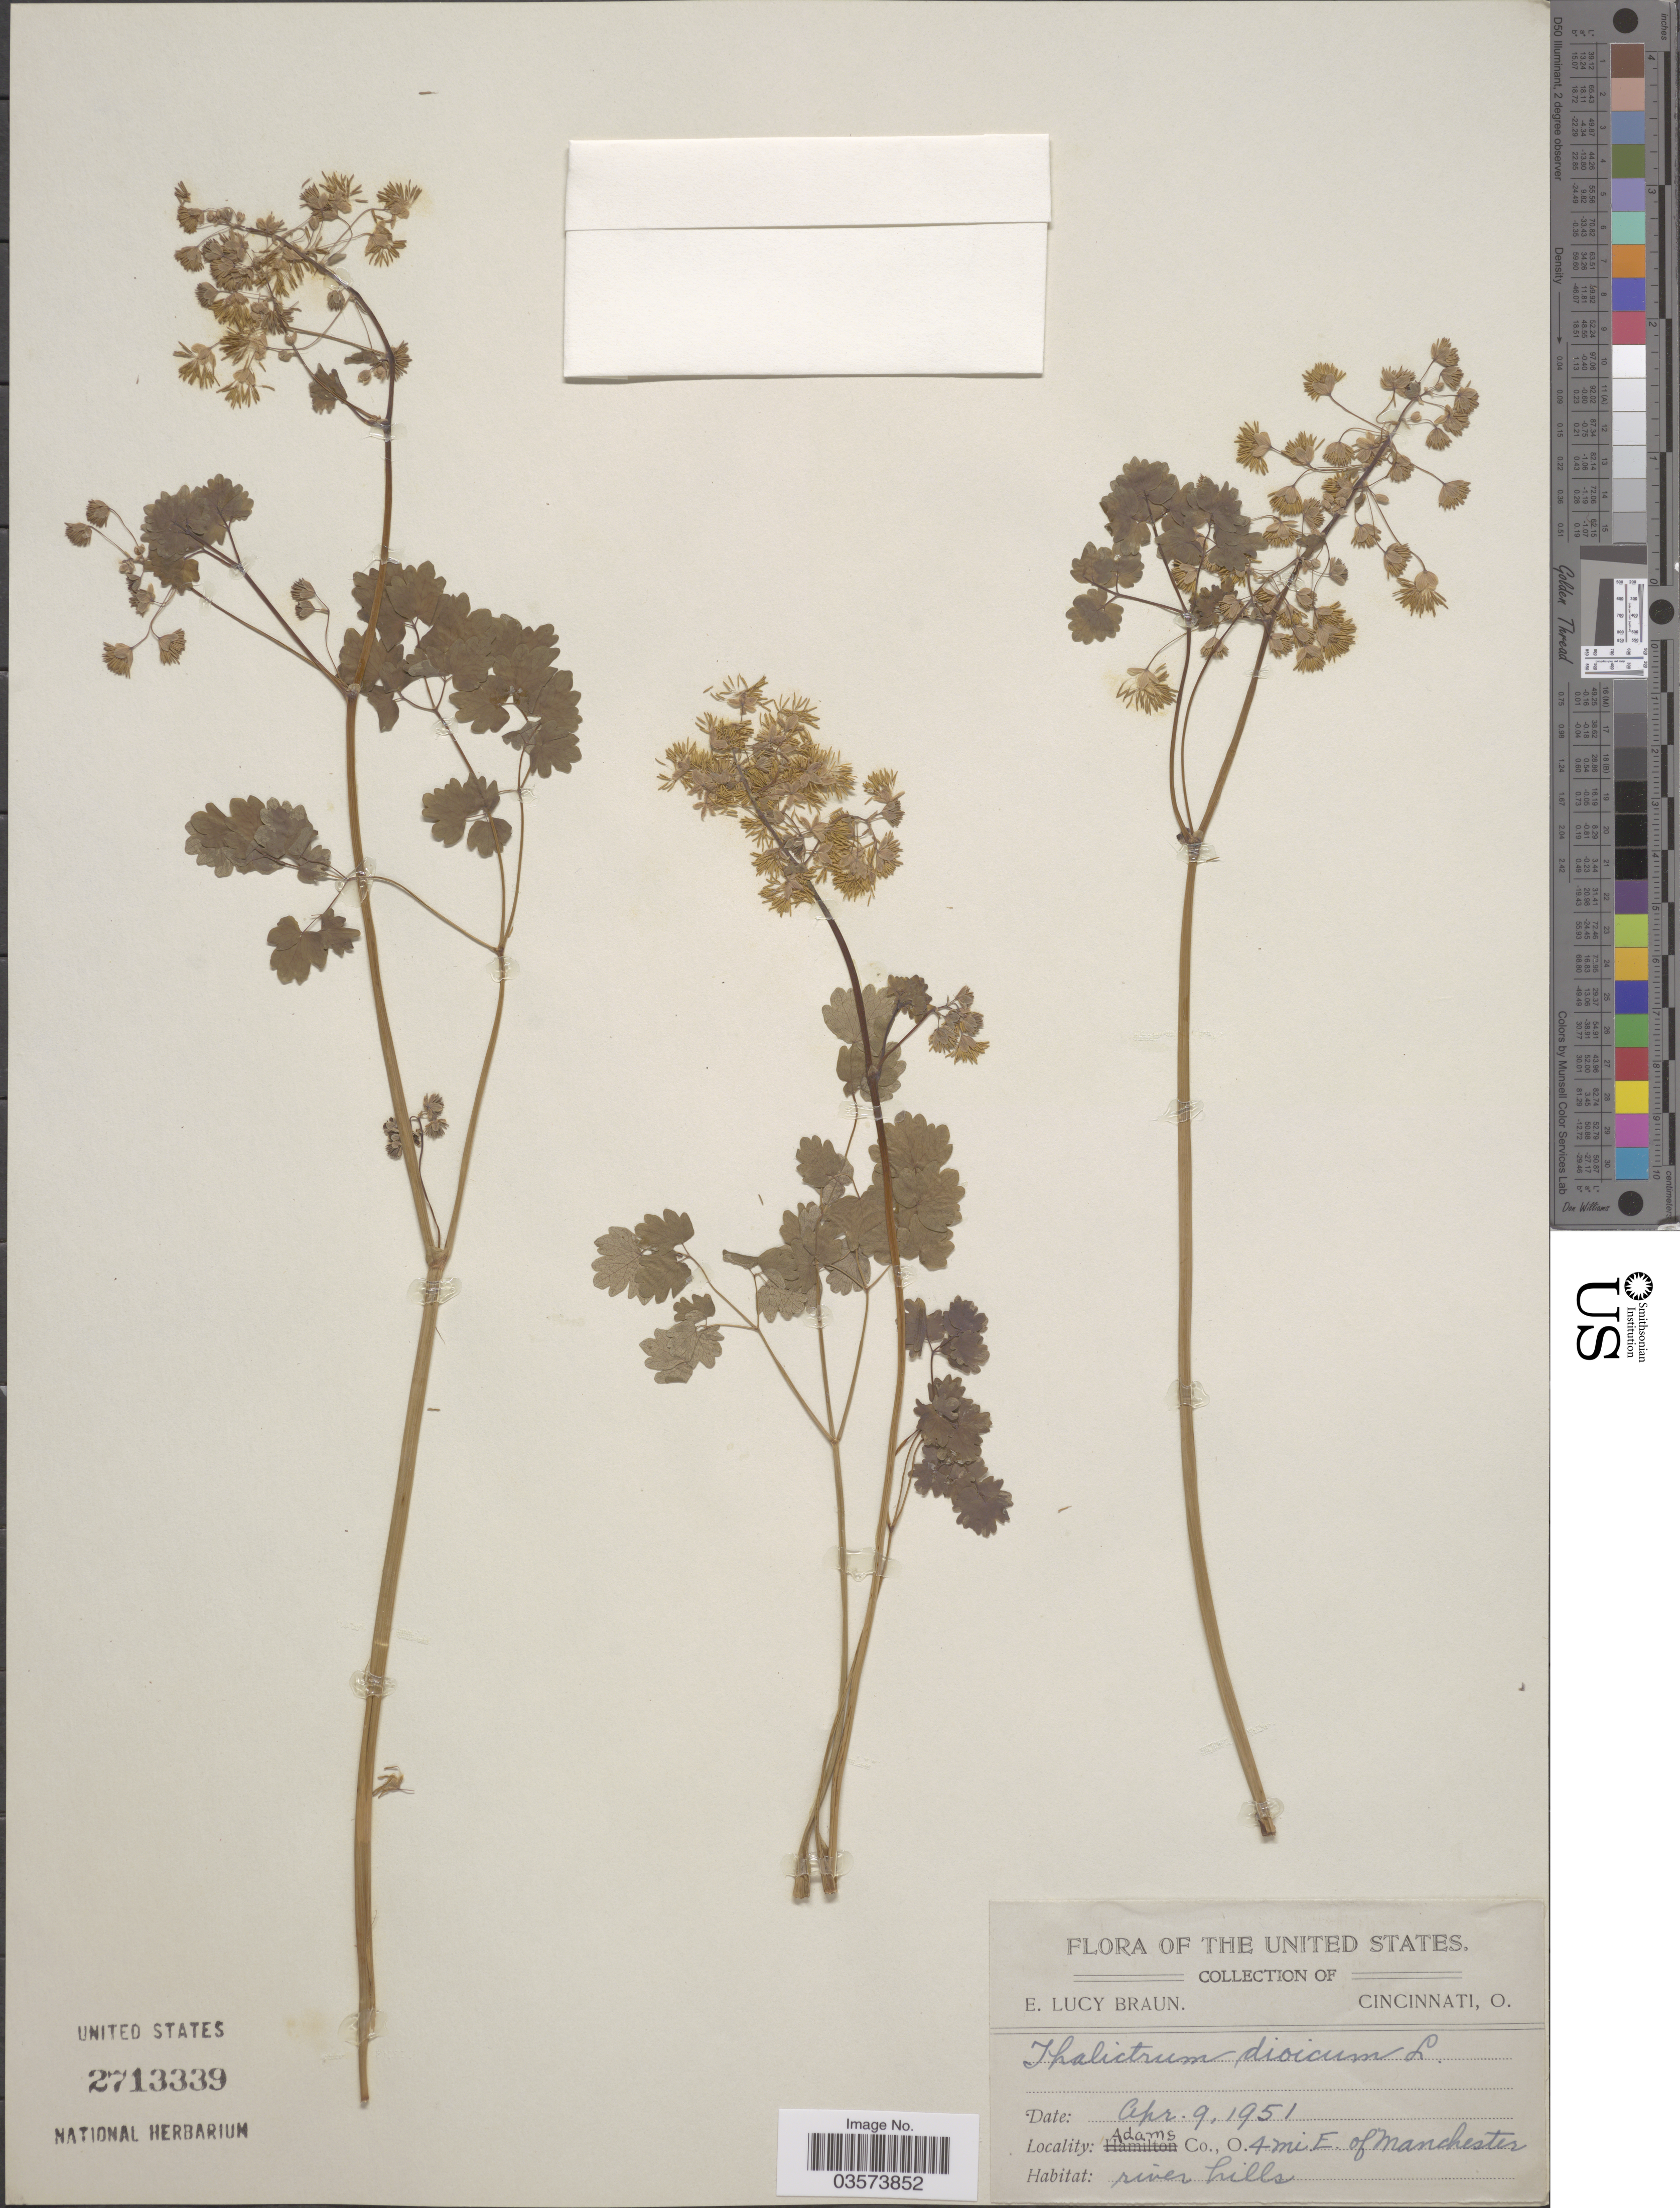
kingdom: Plantae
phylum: Tracheophyta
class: Magnoliopsida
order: Ranunculales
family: Ranunculaceae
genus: Thalictrum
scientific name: Thalictrum dioicum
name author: L.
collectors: L. E. Braun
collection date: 1951-04-09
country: United States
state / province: Ohio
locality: Adams Co. 4 mi E of Manchester. River hills.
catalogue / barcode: US 2713339